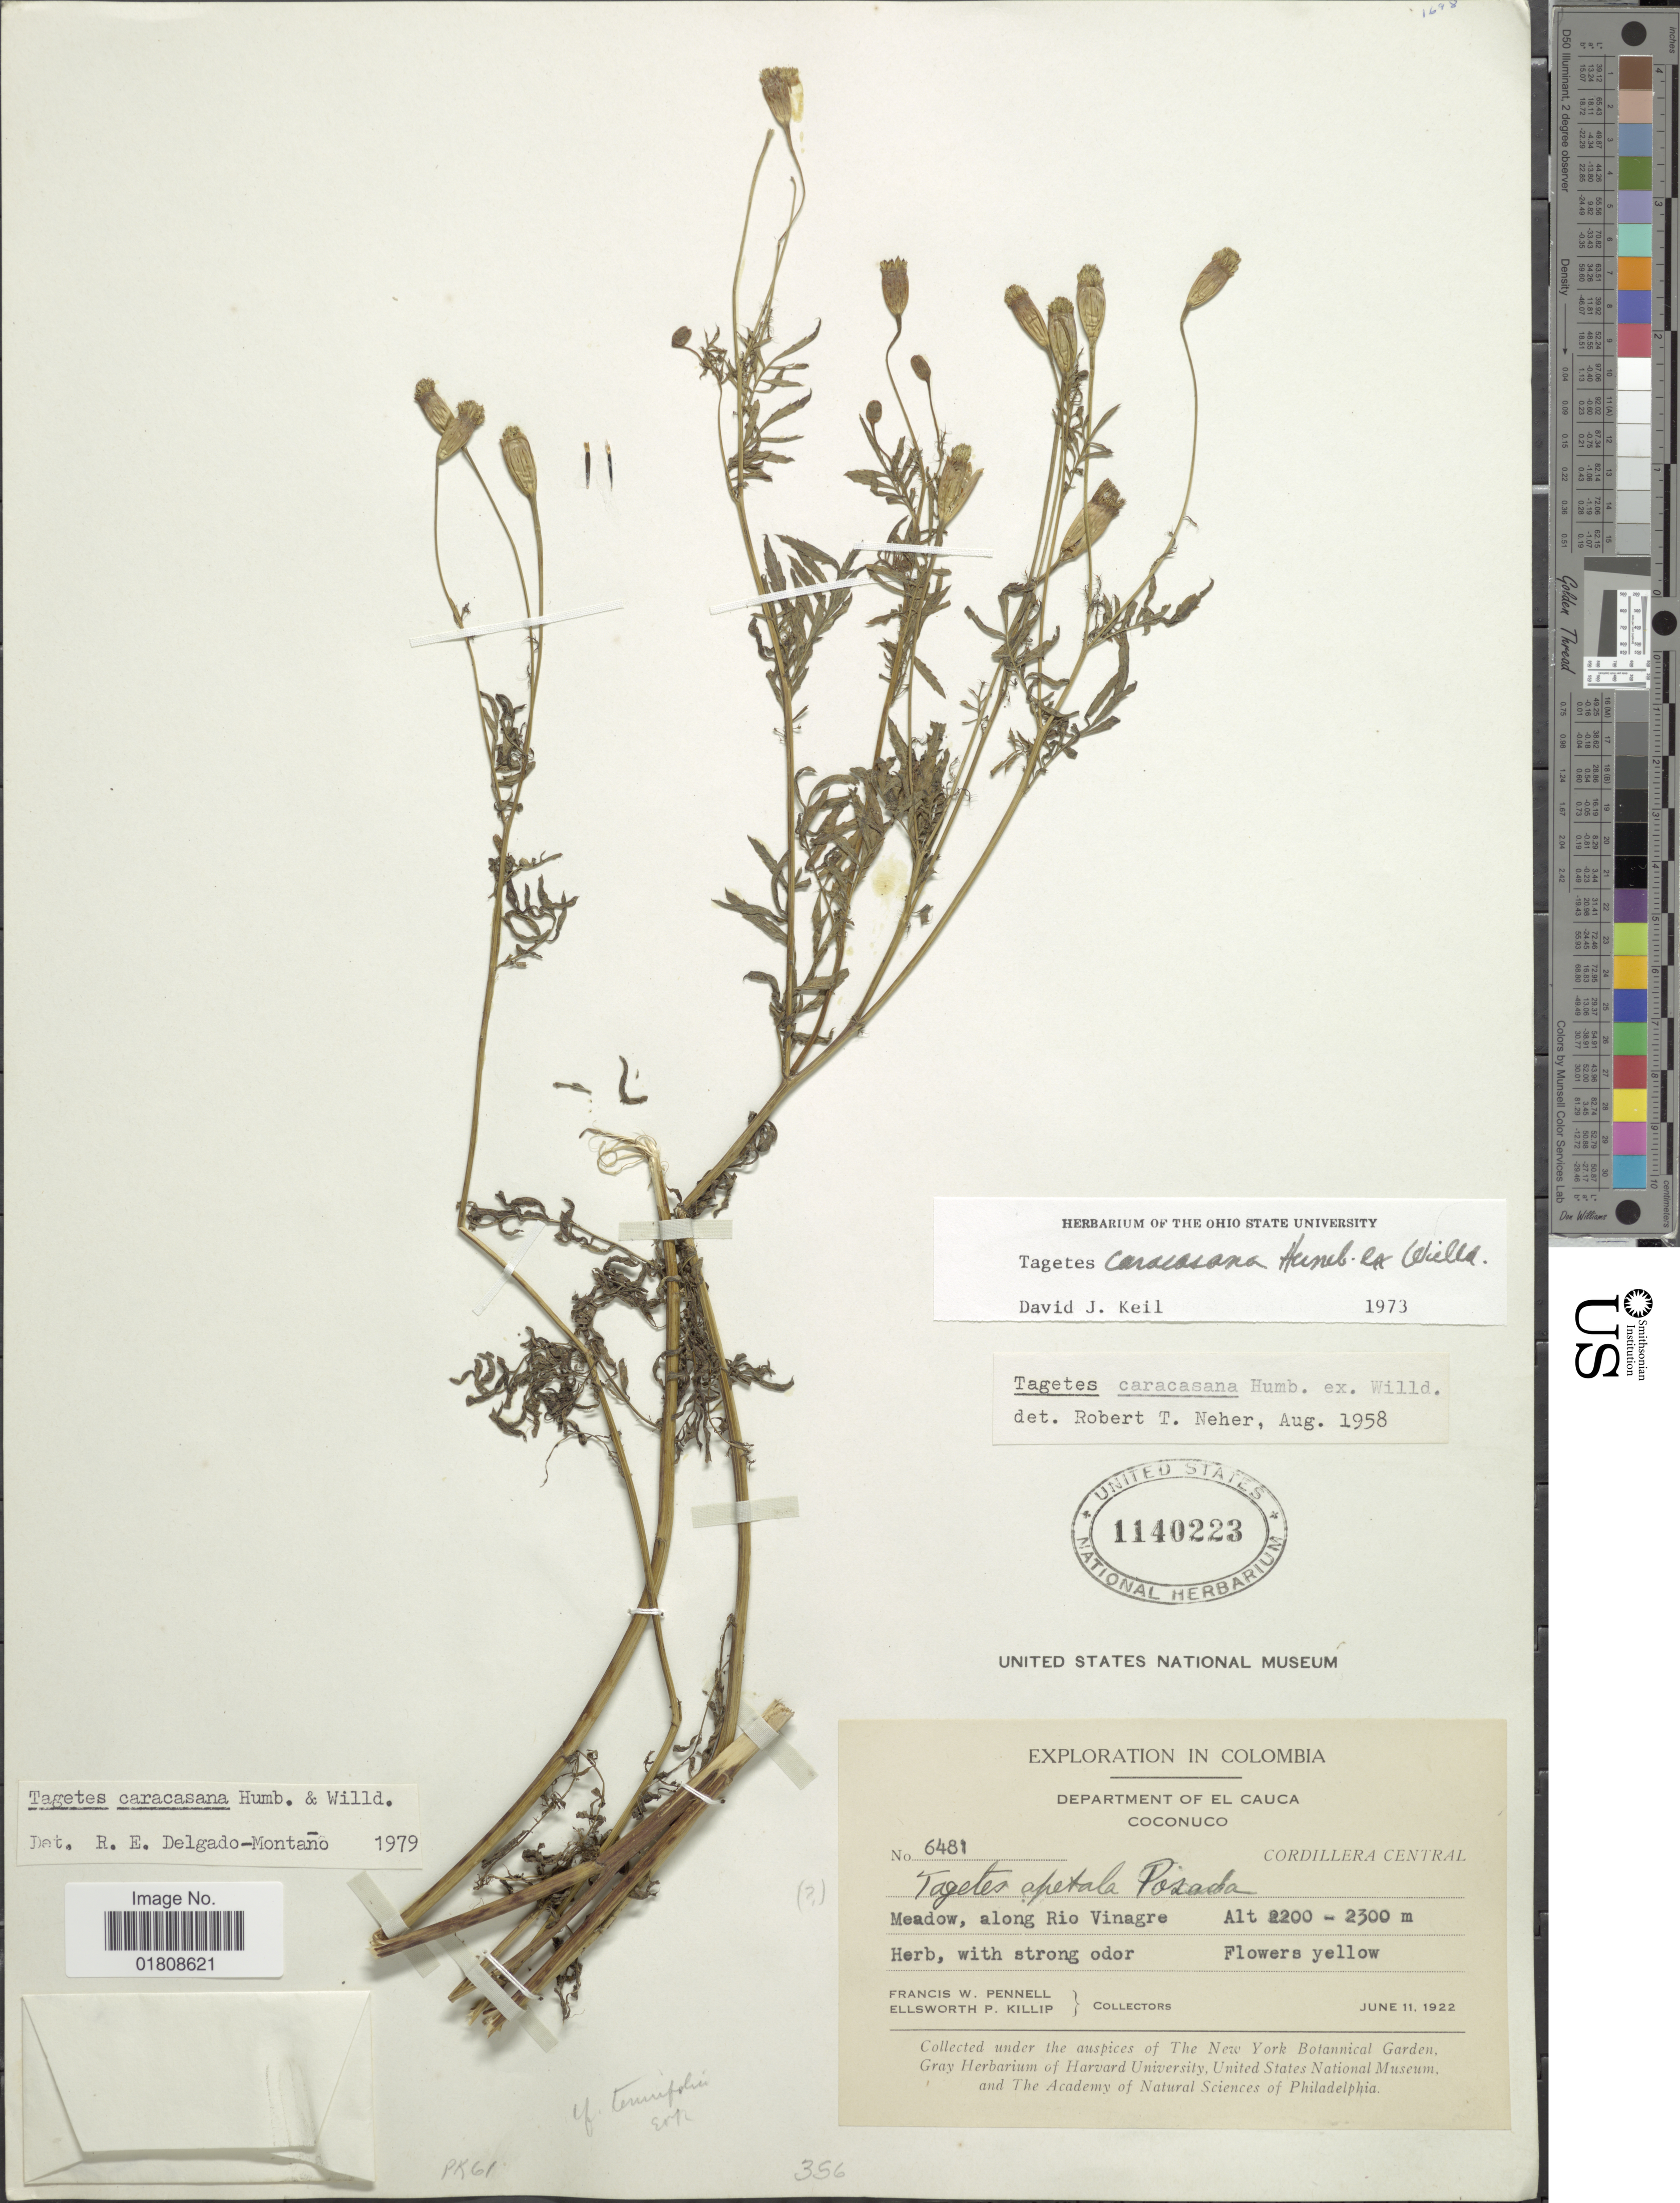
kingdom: Plantae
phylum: Tracheophyta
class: Magnoliopsida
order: Asterales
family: Asteraceae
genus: Tagetes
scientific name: Tagetes caracasana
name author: Humb. ex Willd.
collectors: F. W. Pennell & E. P. Killip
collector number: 6481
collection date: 1922-06-11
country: Colombia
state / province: Cauca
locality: Coconuco, Cordillera Central, along Rio Vinagre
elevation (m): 2200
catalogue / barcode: US 1140223